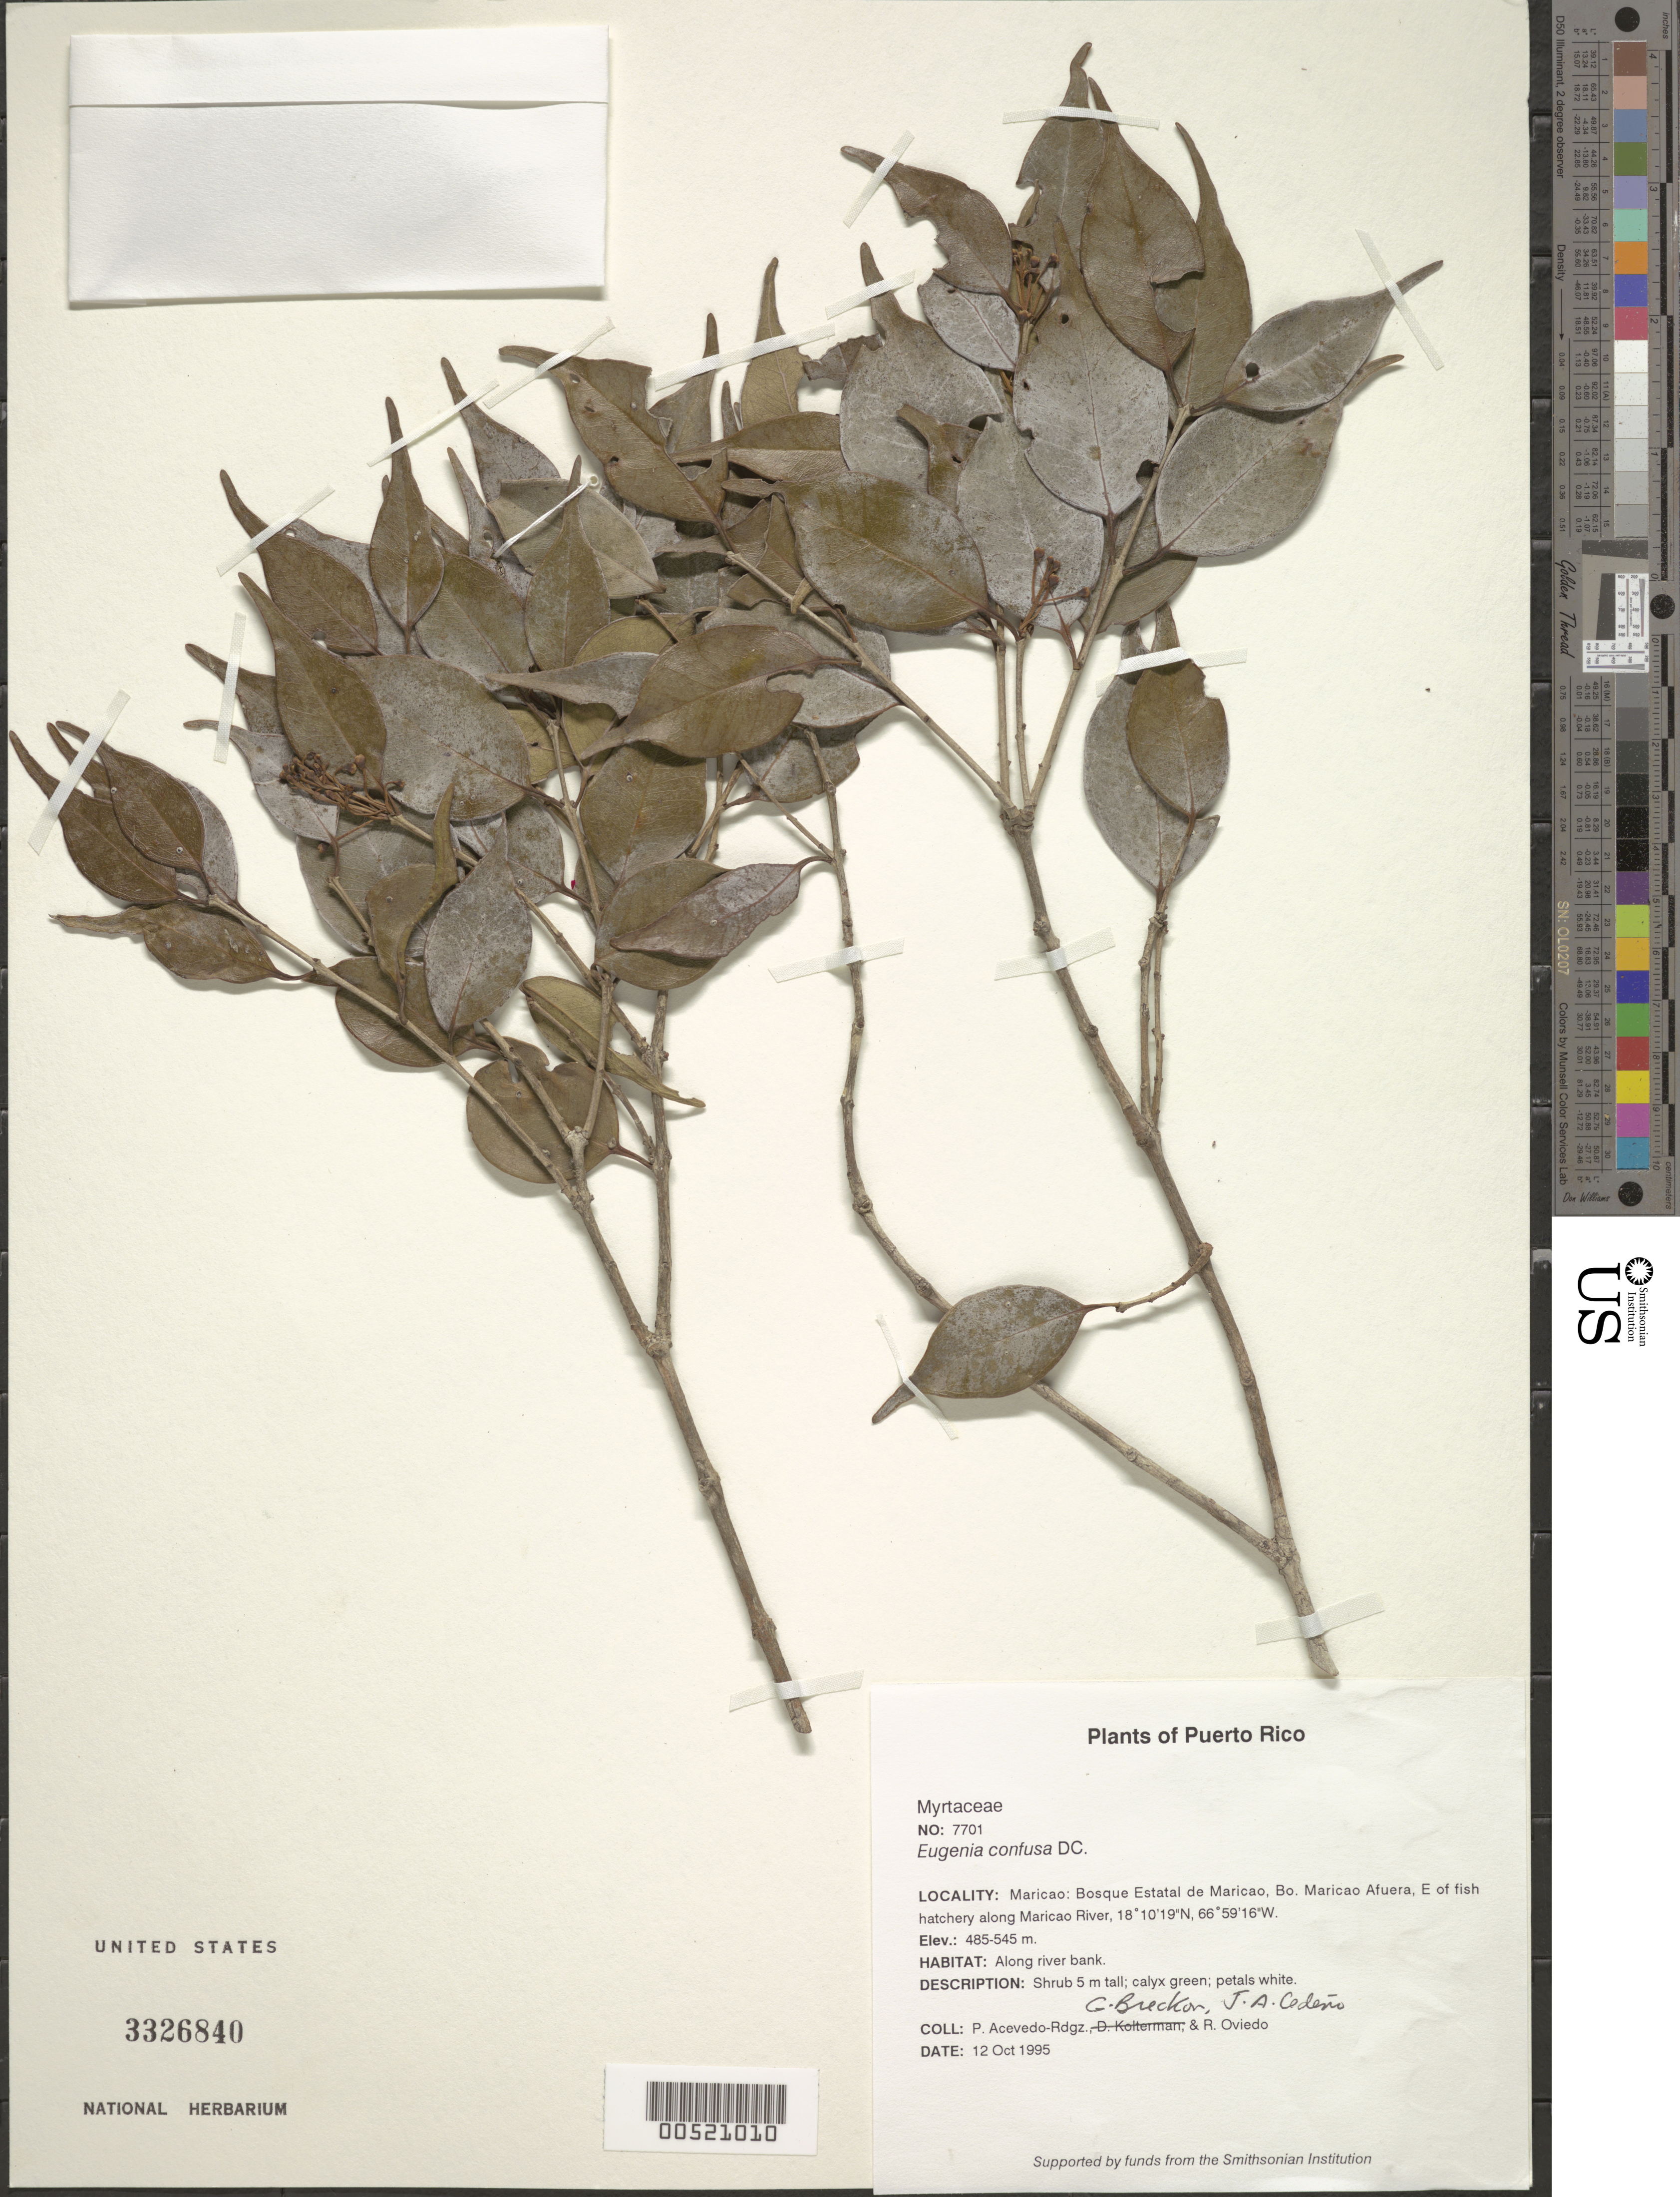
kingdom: Plantae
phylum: Tracheophyta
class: Magnoliopsida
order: Myrtales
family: Myrtaceae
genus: Eugenia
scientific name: Eugenia confusa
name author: DC.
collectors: P. Acevedo-Rodr., G. J. Breckon, J. A. Cedeño M. & R. Oviedo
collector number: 7701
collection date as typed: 13 Oct 1995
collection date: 1995-10-13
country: Puerto Rico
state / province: Maricao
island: Puerto Rico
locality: Maricao: Bosque Estatal de Maricao, Bo. Maricao Afuera, E of fish hatchery along Maricao River.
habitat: Along river bank.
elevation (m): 485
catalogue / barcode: US 3326840